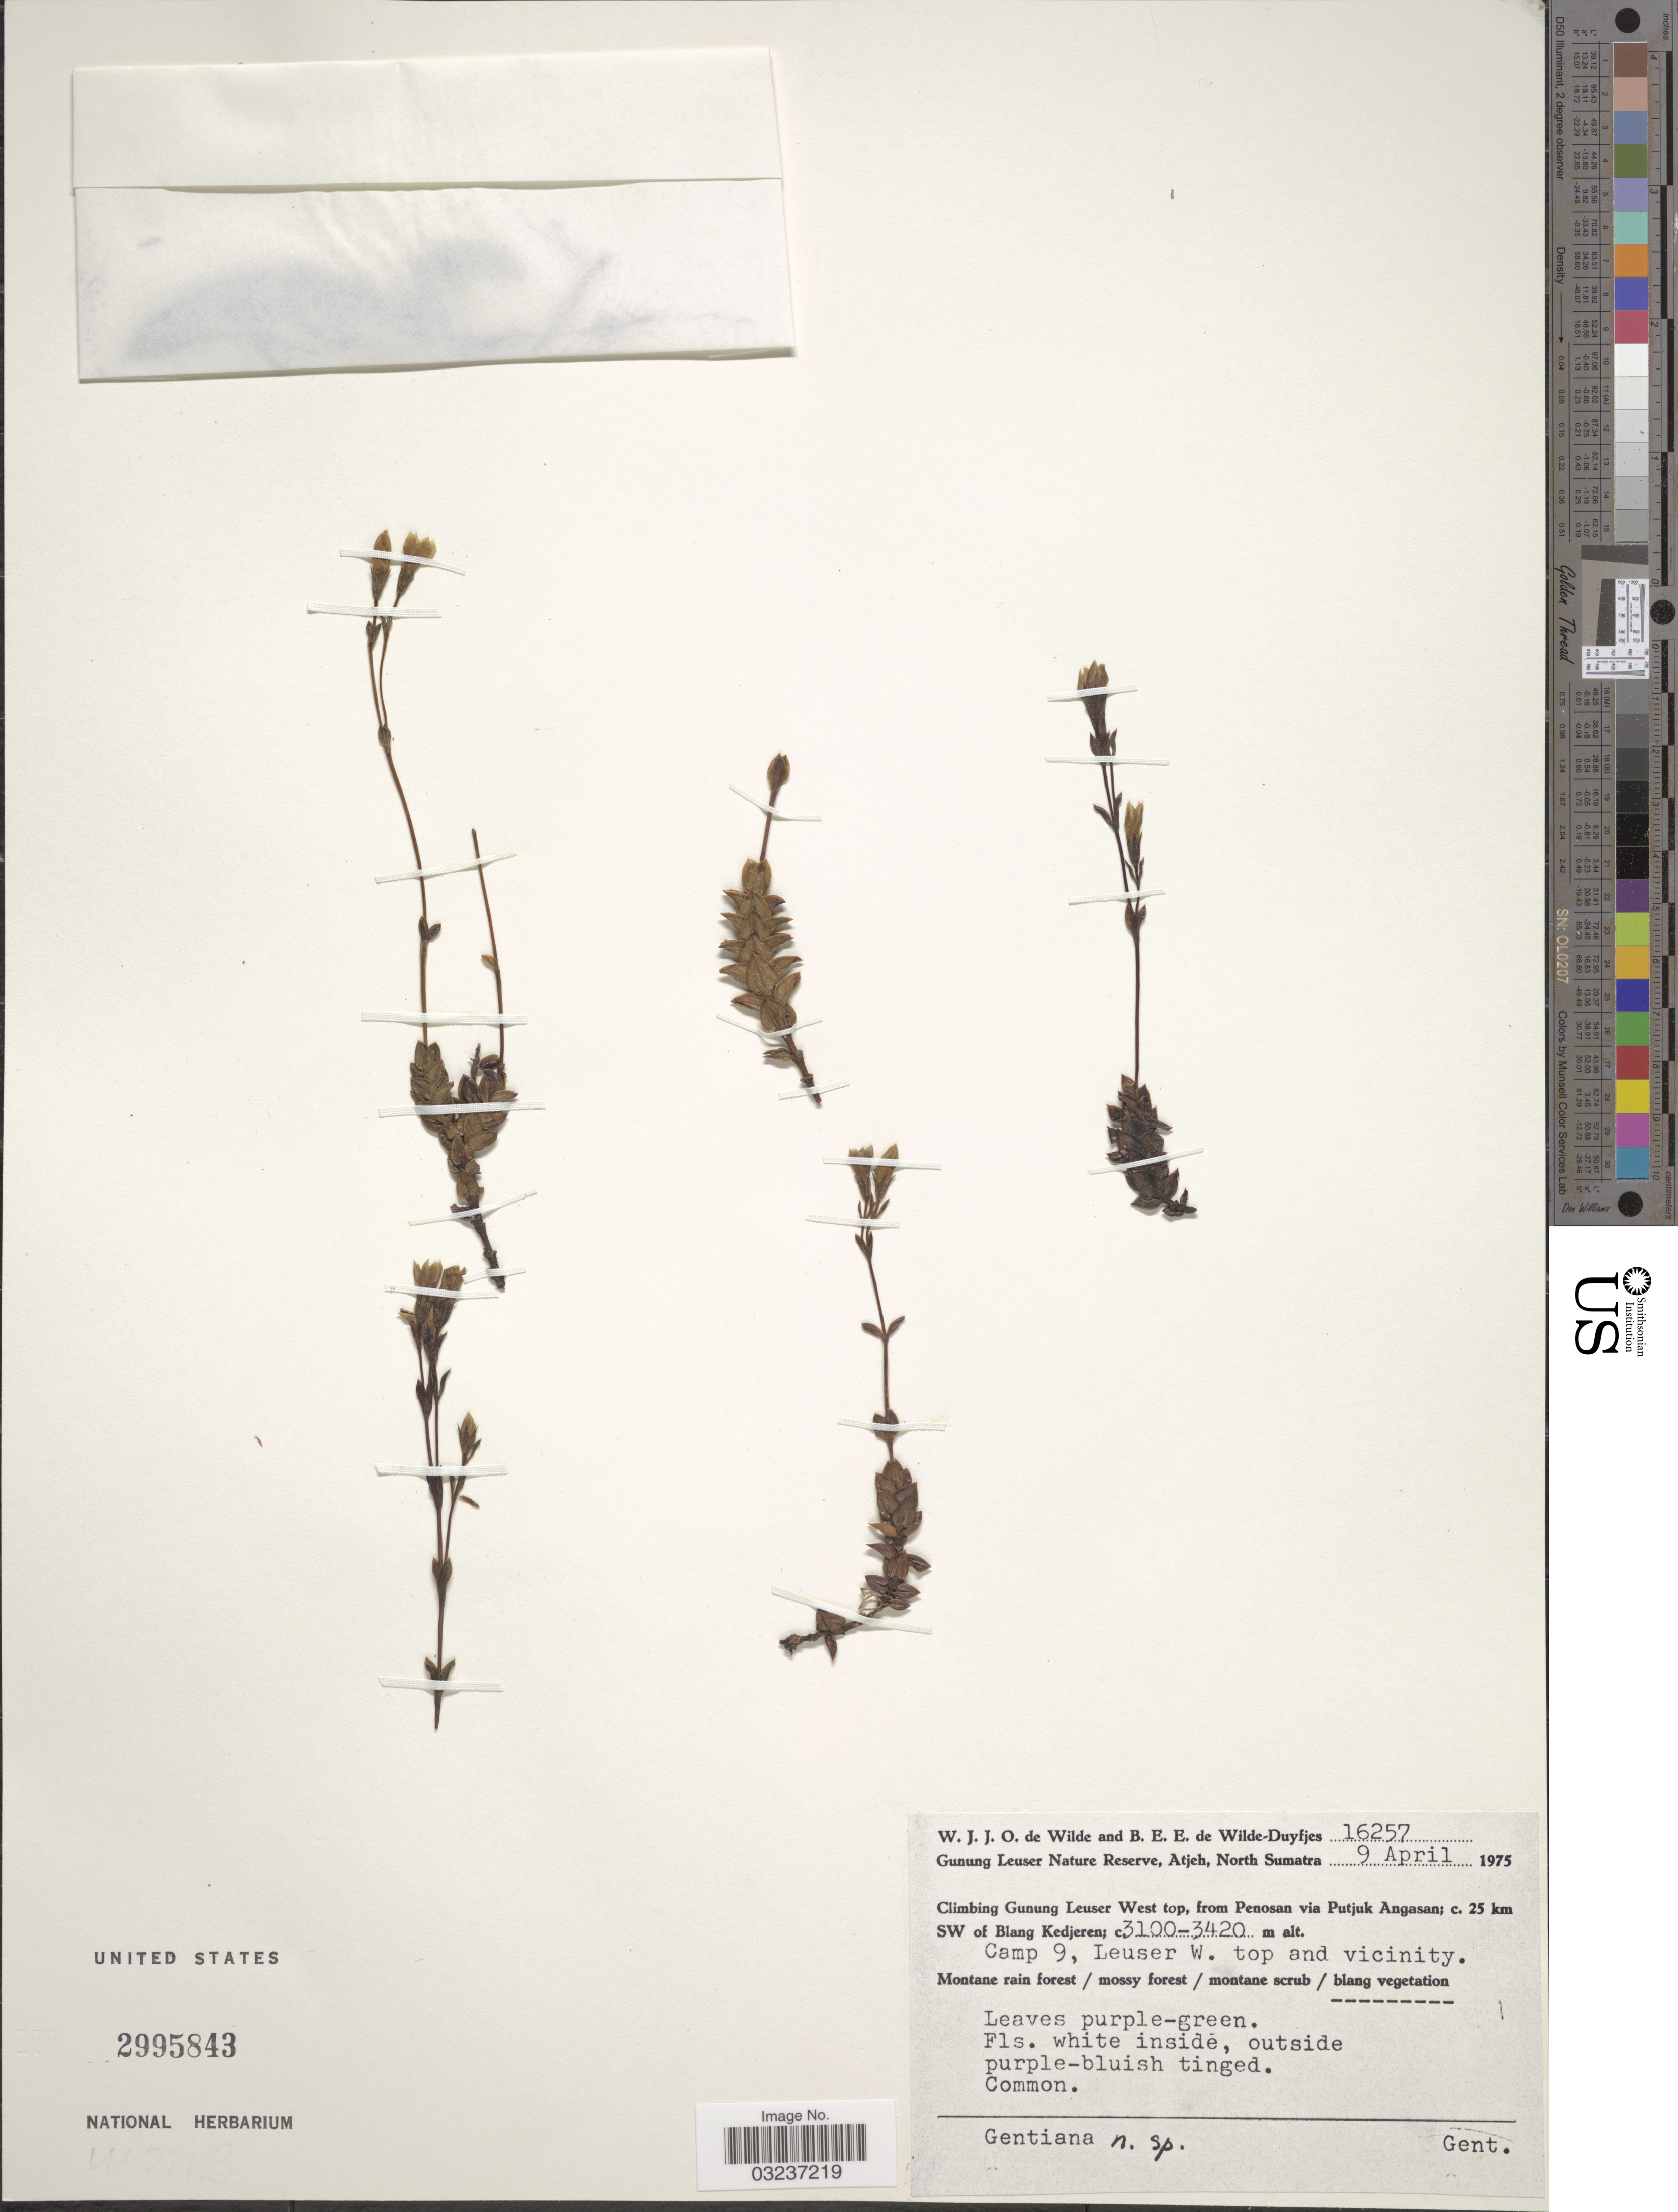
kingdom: Plantae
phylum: Tracheophyta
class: Magnoliopsida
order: Gentianales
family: Gentianaceae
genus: Gentiana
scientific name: Gentiana sp.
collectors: W. J. de Wilde & B. E. de Wilde-Duyfjes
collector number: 16257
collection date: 1975-04-09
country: Indonesia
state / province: Sumatra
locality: Gunung Leuser Nature Reserve, Atjeh, North Sumatra. Climbing Gunung Leuser West top, from Penosan via Putjuk Angasan; c. 25 km SW of Blang Kedjeren. Camp 9, Leuser W. top and vicinity.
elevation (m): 3100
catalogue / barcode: US 2995843